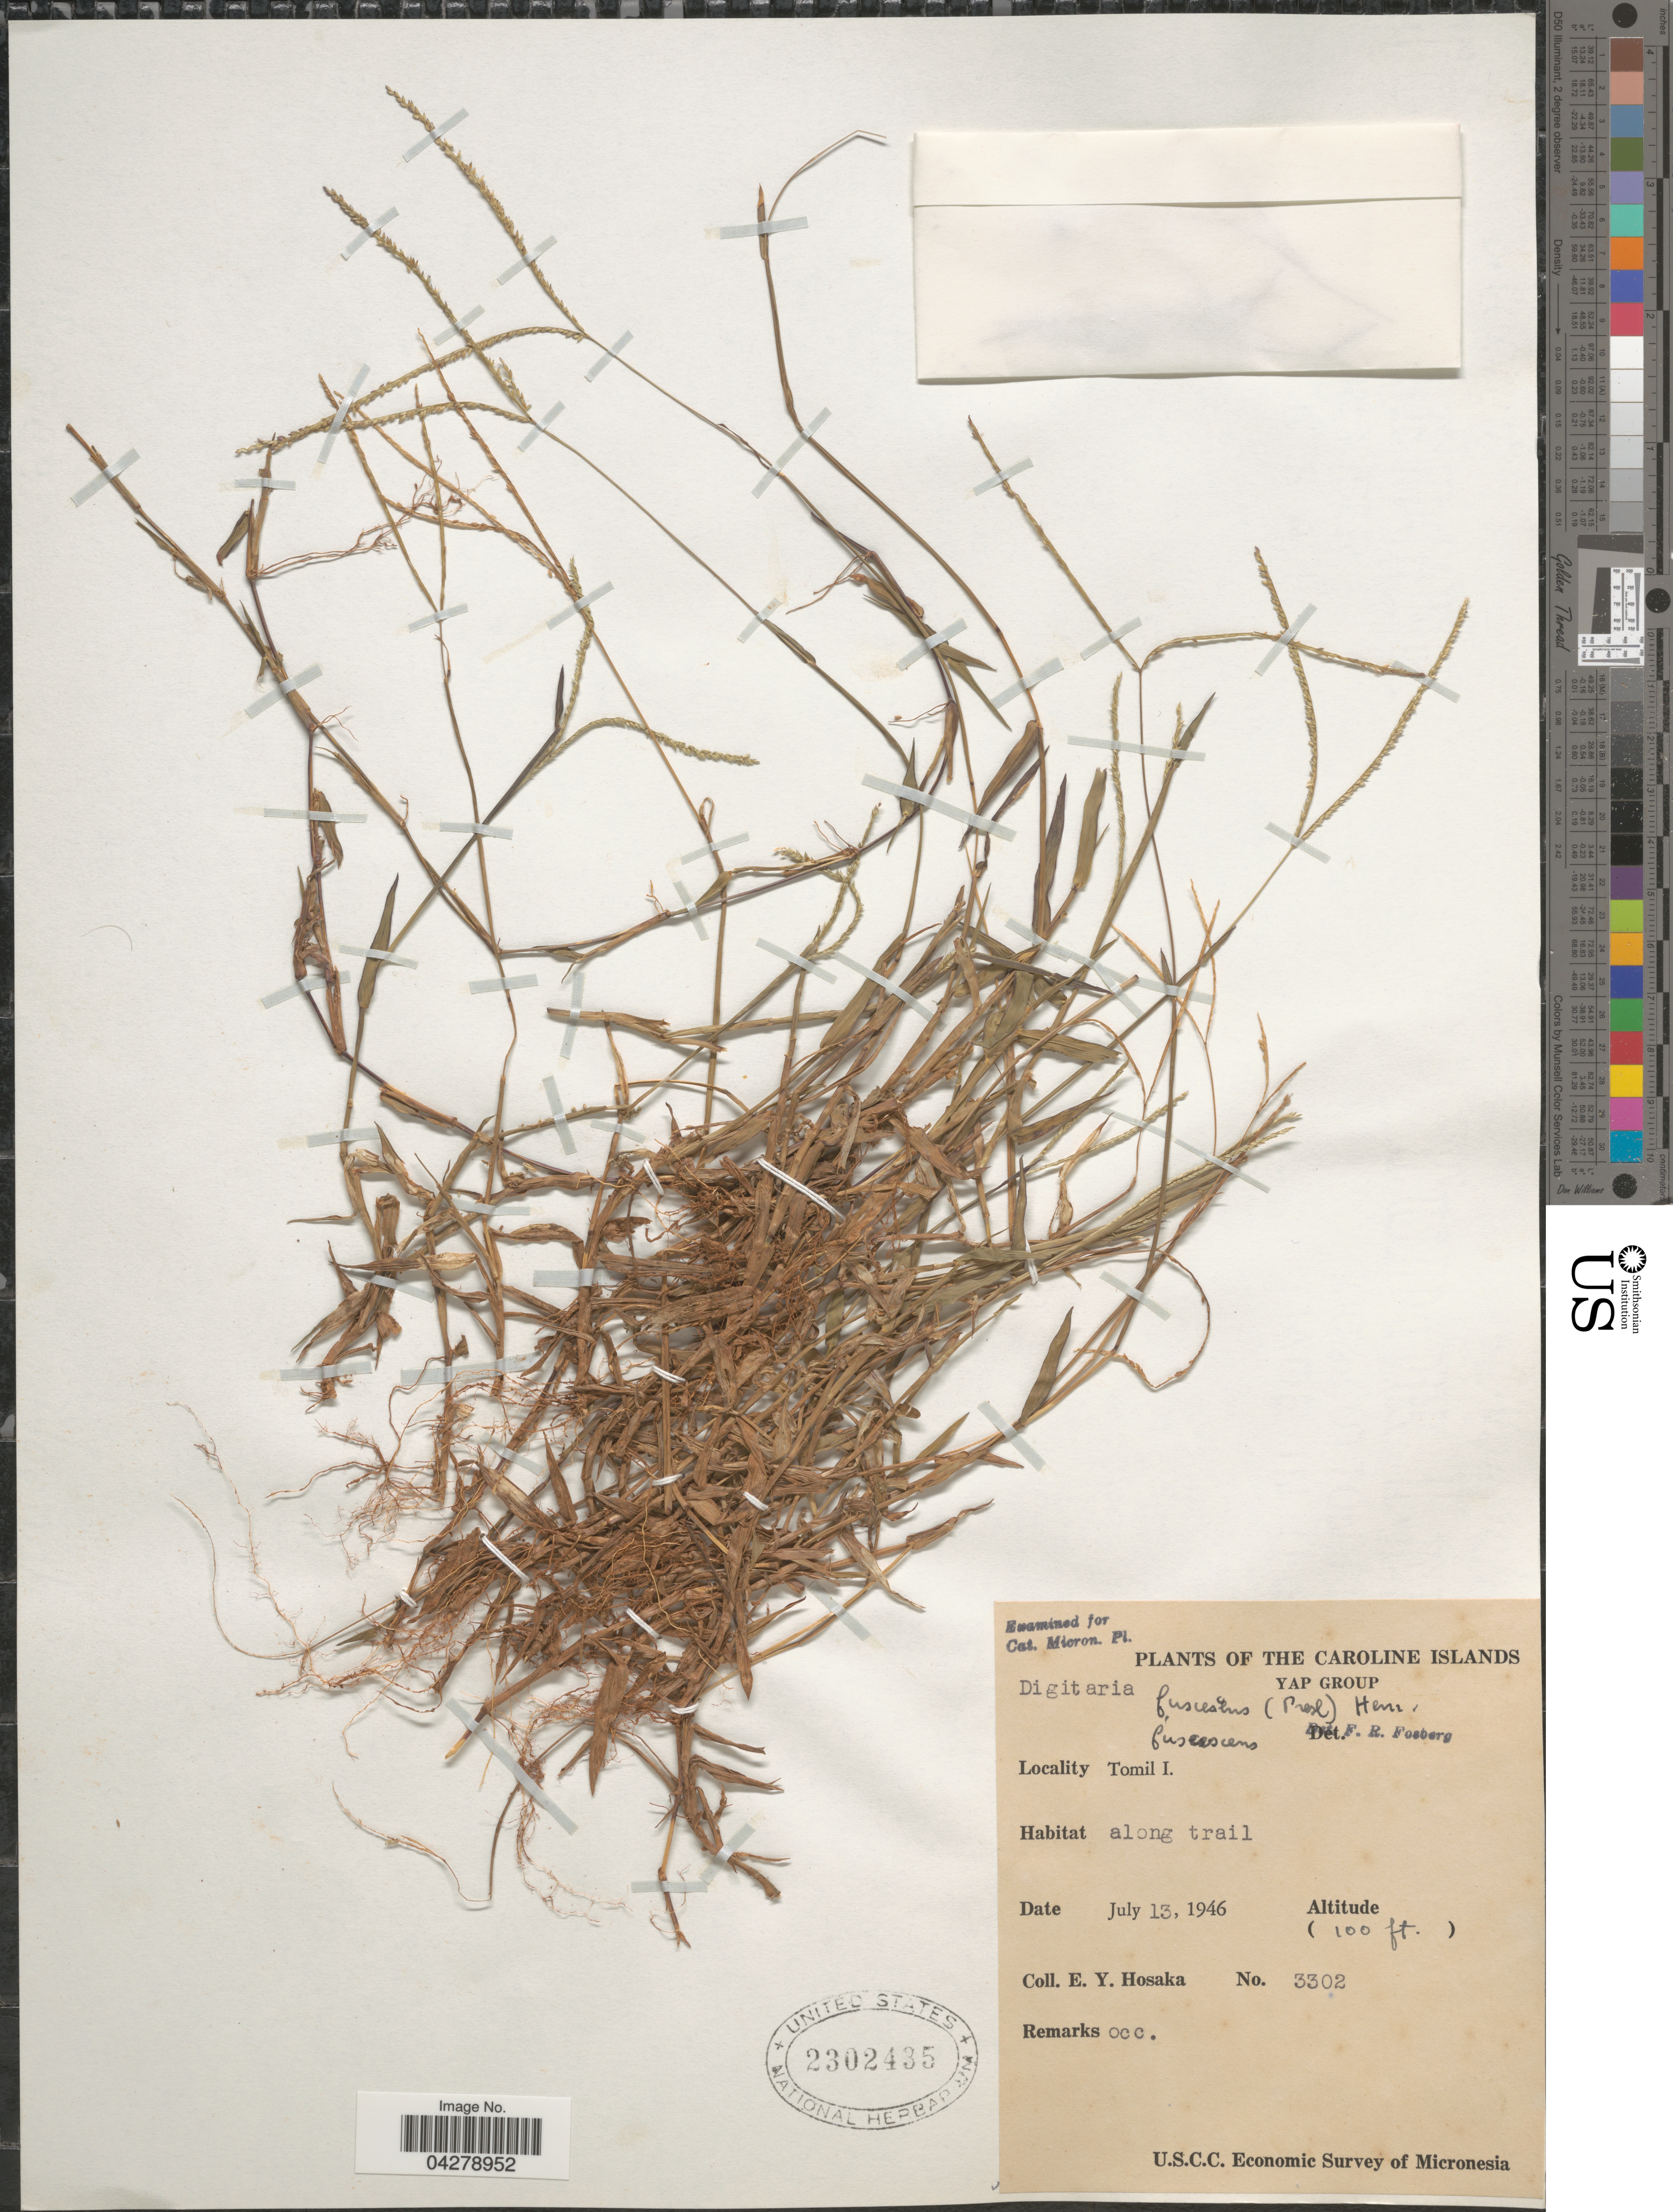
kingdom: Plantae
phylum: Tracheophyta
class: Liliopsida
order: Poales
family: Poaceae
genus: Digitaria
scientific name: Digitaria fuscescens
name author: (J. Presl) Henr.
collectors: E. Y. Hosaka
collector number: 3302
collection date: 1946-07-13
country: Micronesia, Federated States of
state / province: Yap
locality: The Caroline Islands. Yap Group. Tomil I. Along trail. U.S.C.C. Economic Survey of Micronesia.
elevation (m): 30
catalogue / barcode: US 2302435